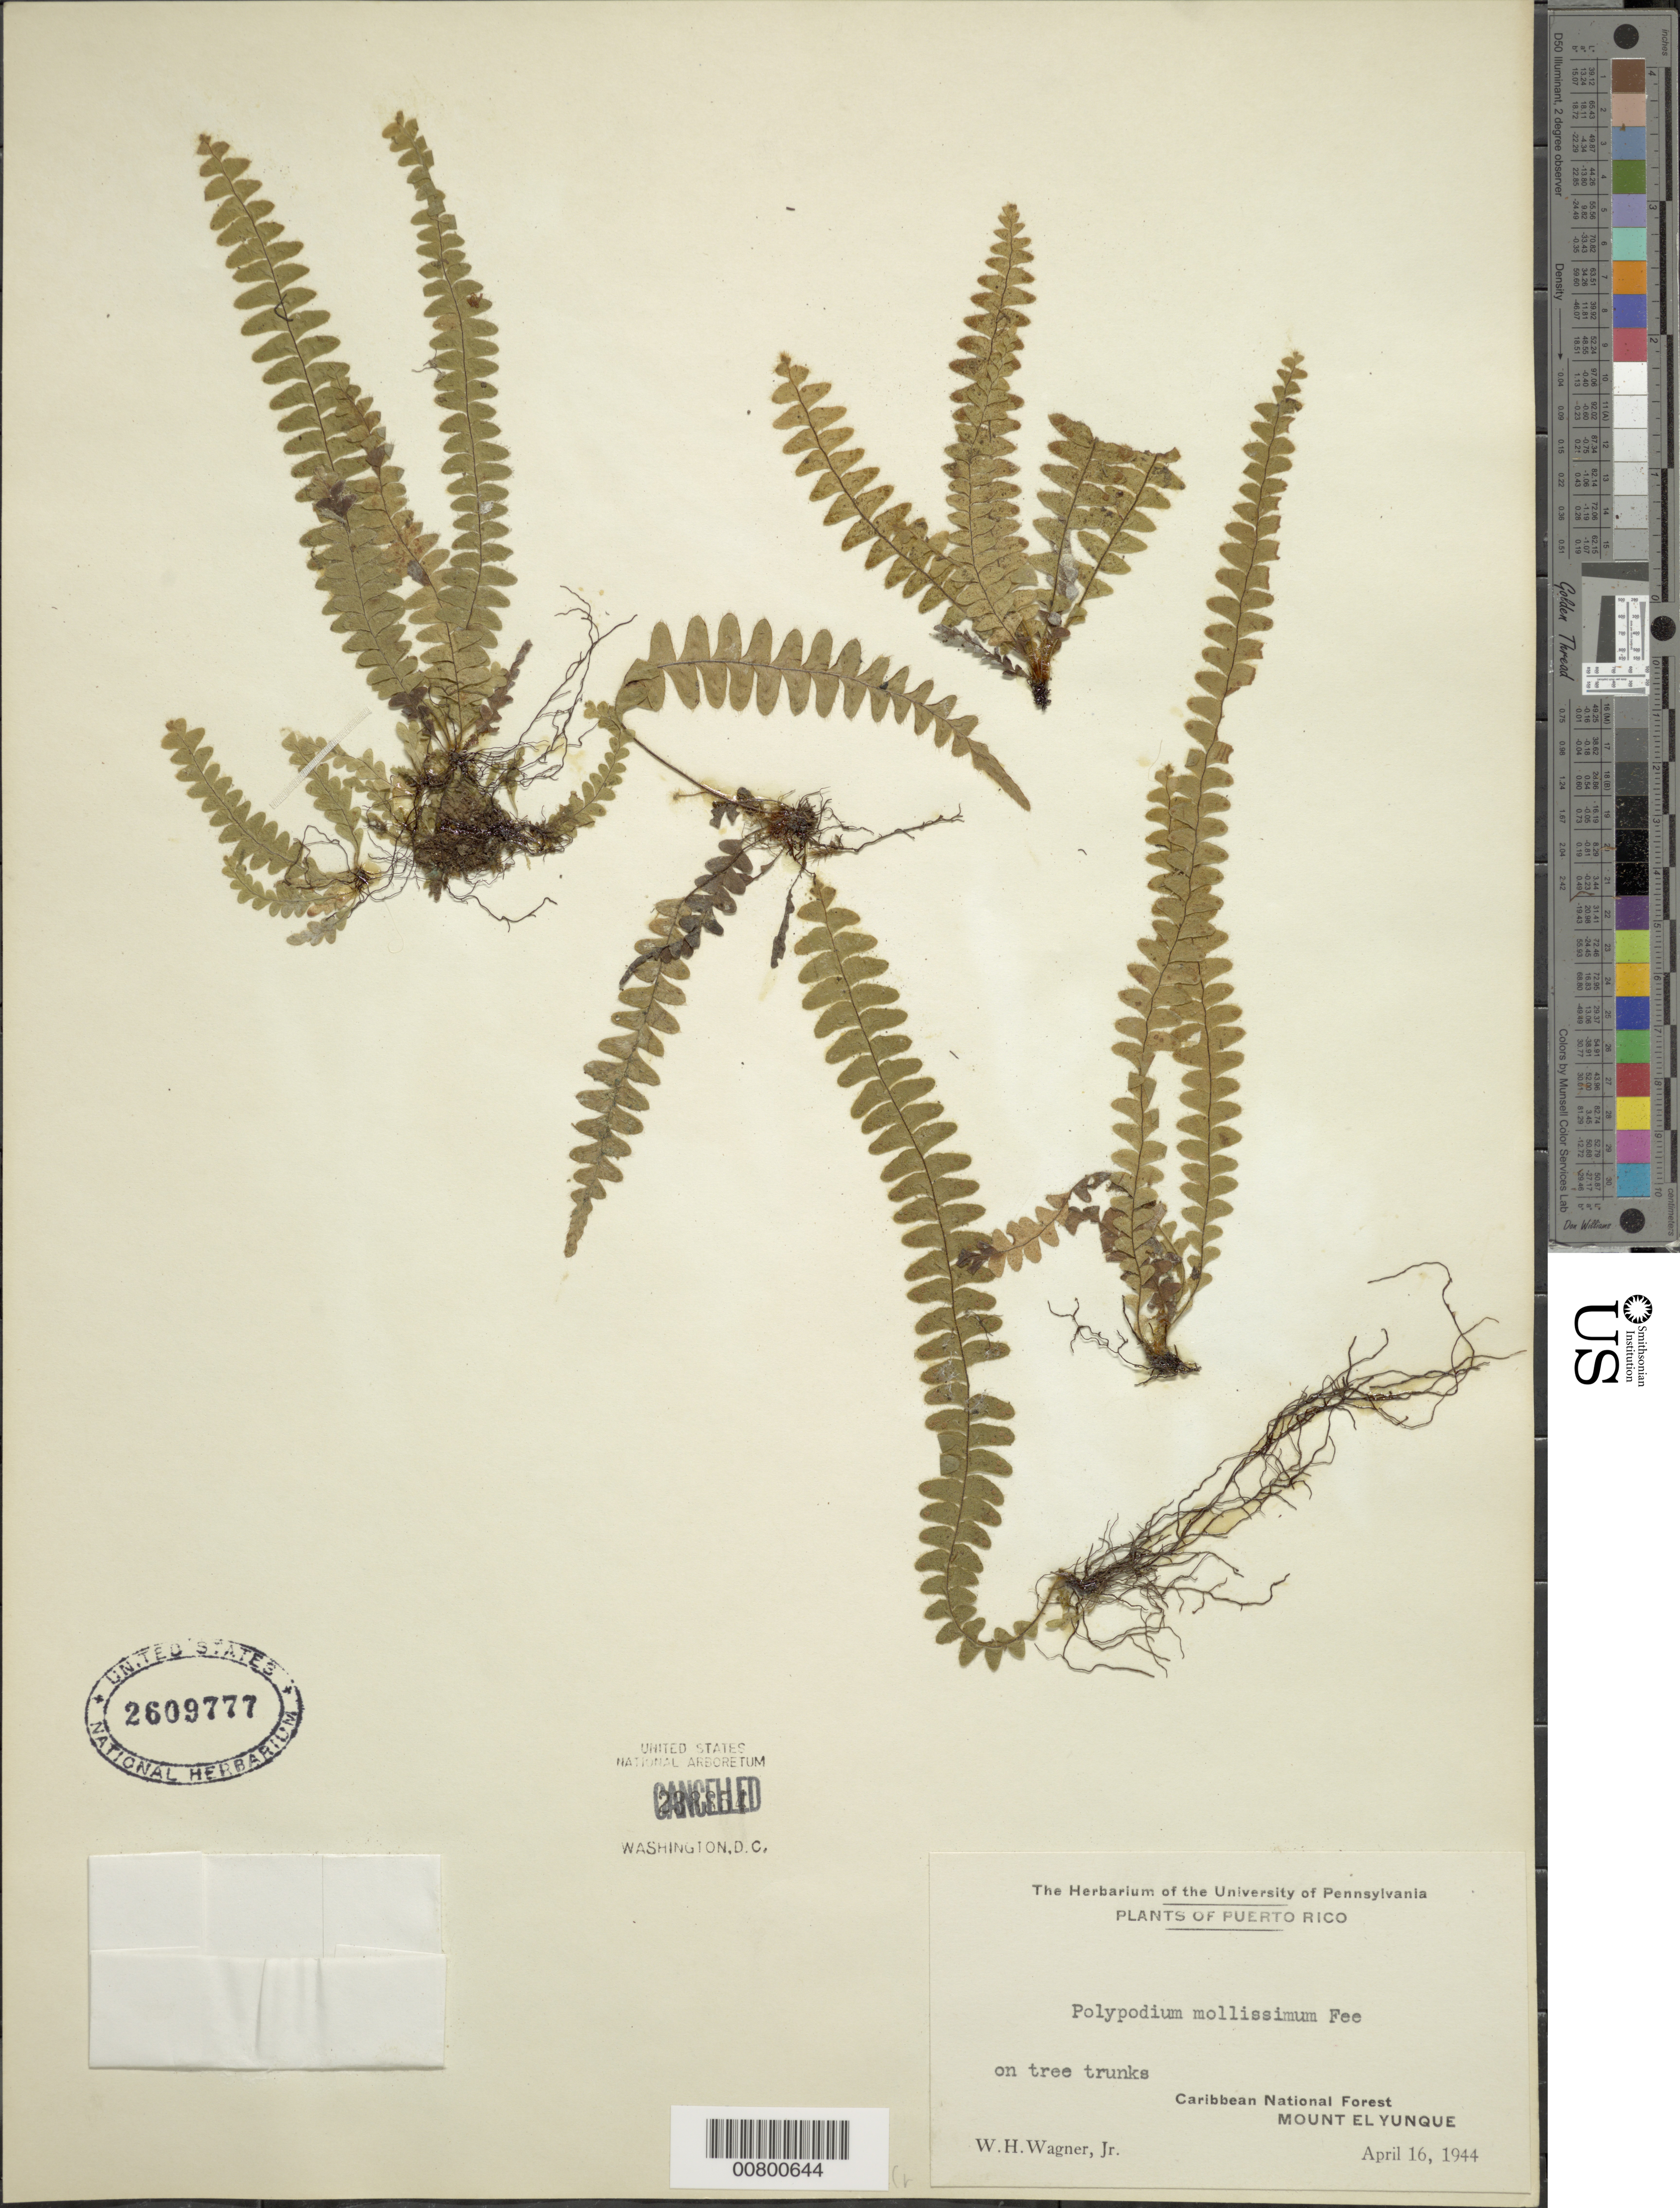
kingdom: Plantae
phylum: Tracheophyta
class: Polypodiopsida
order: Polypodiales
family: Polypodiaceae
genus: Alansmia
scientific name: Alansmia elastica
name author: (Bory ex Willd.) Moguel & M. Kessler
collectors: W. H. Wagner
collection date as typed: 16 Apr 1944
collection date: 1944-04-16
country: Puerto Rico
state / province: Río Grande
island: Puerto Rico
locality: Caribbean National Forest, Mont El Yunque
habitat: On tree trunks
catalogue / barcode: US 2609777